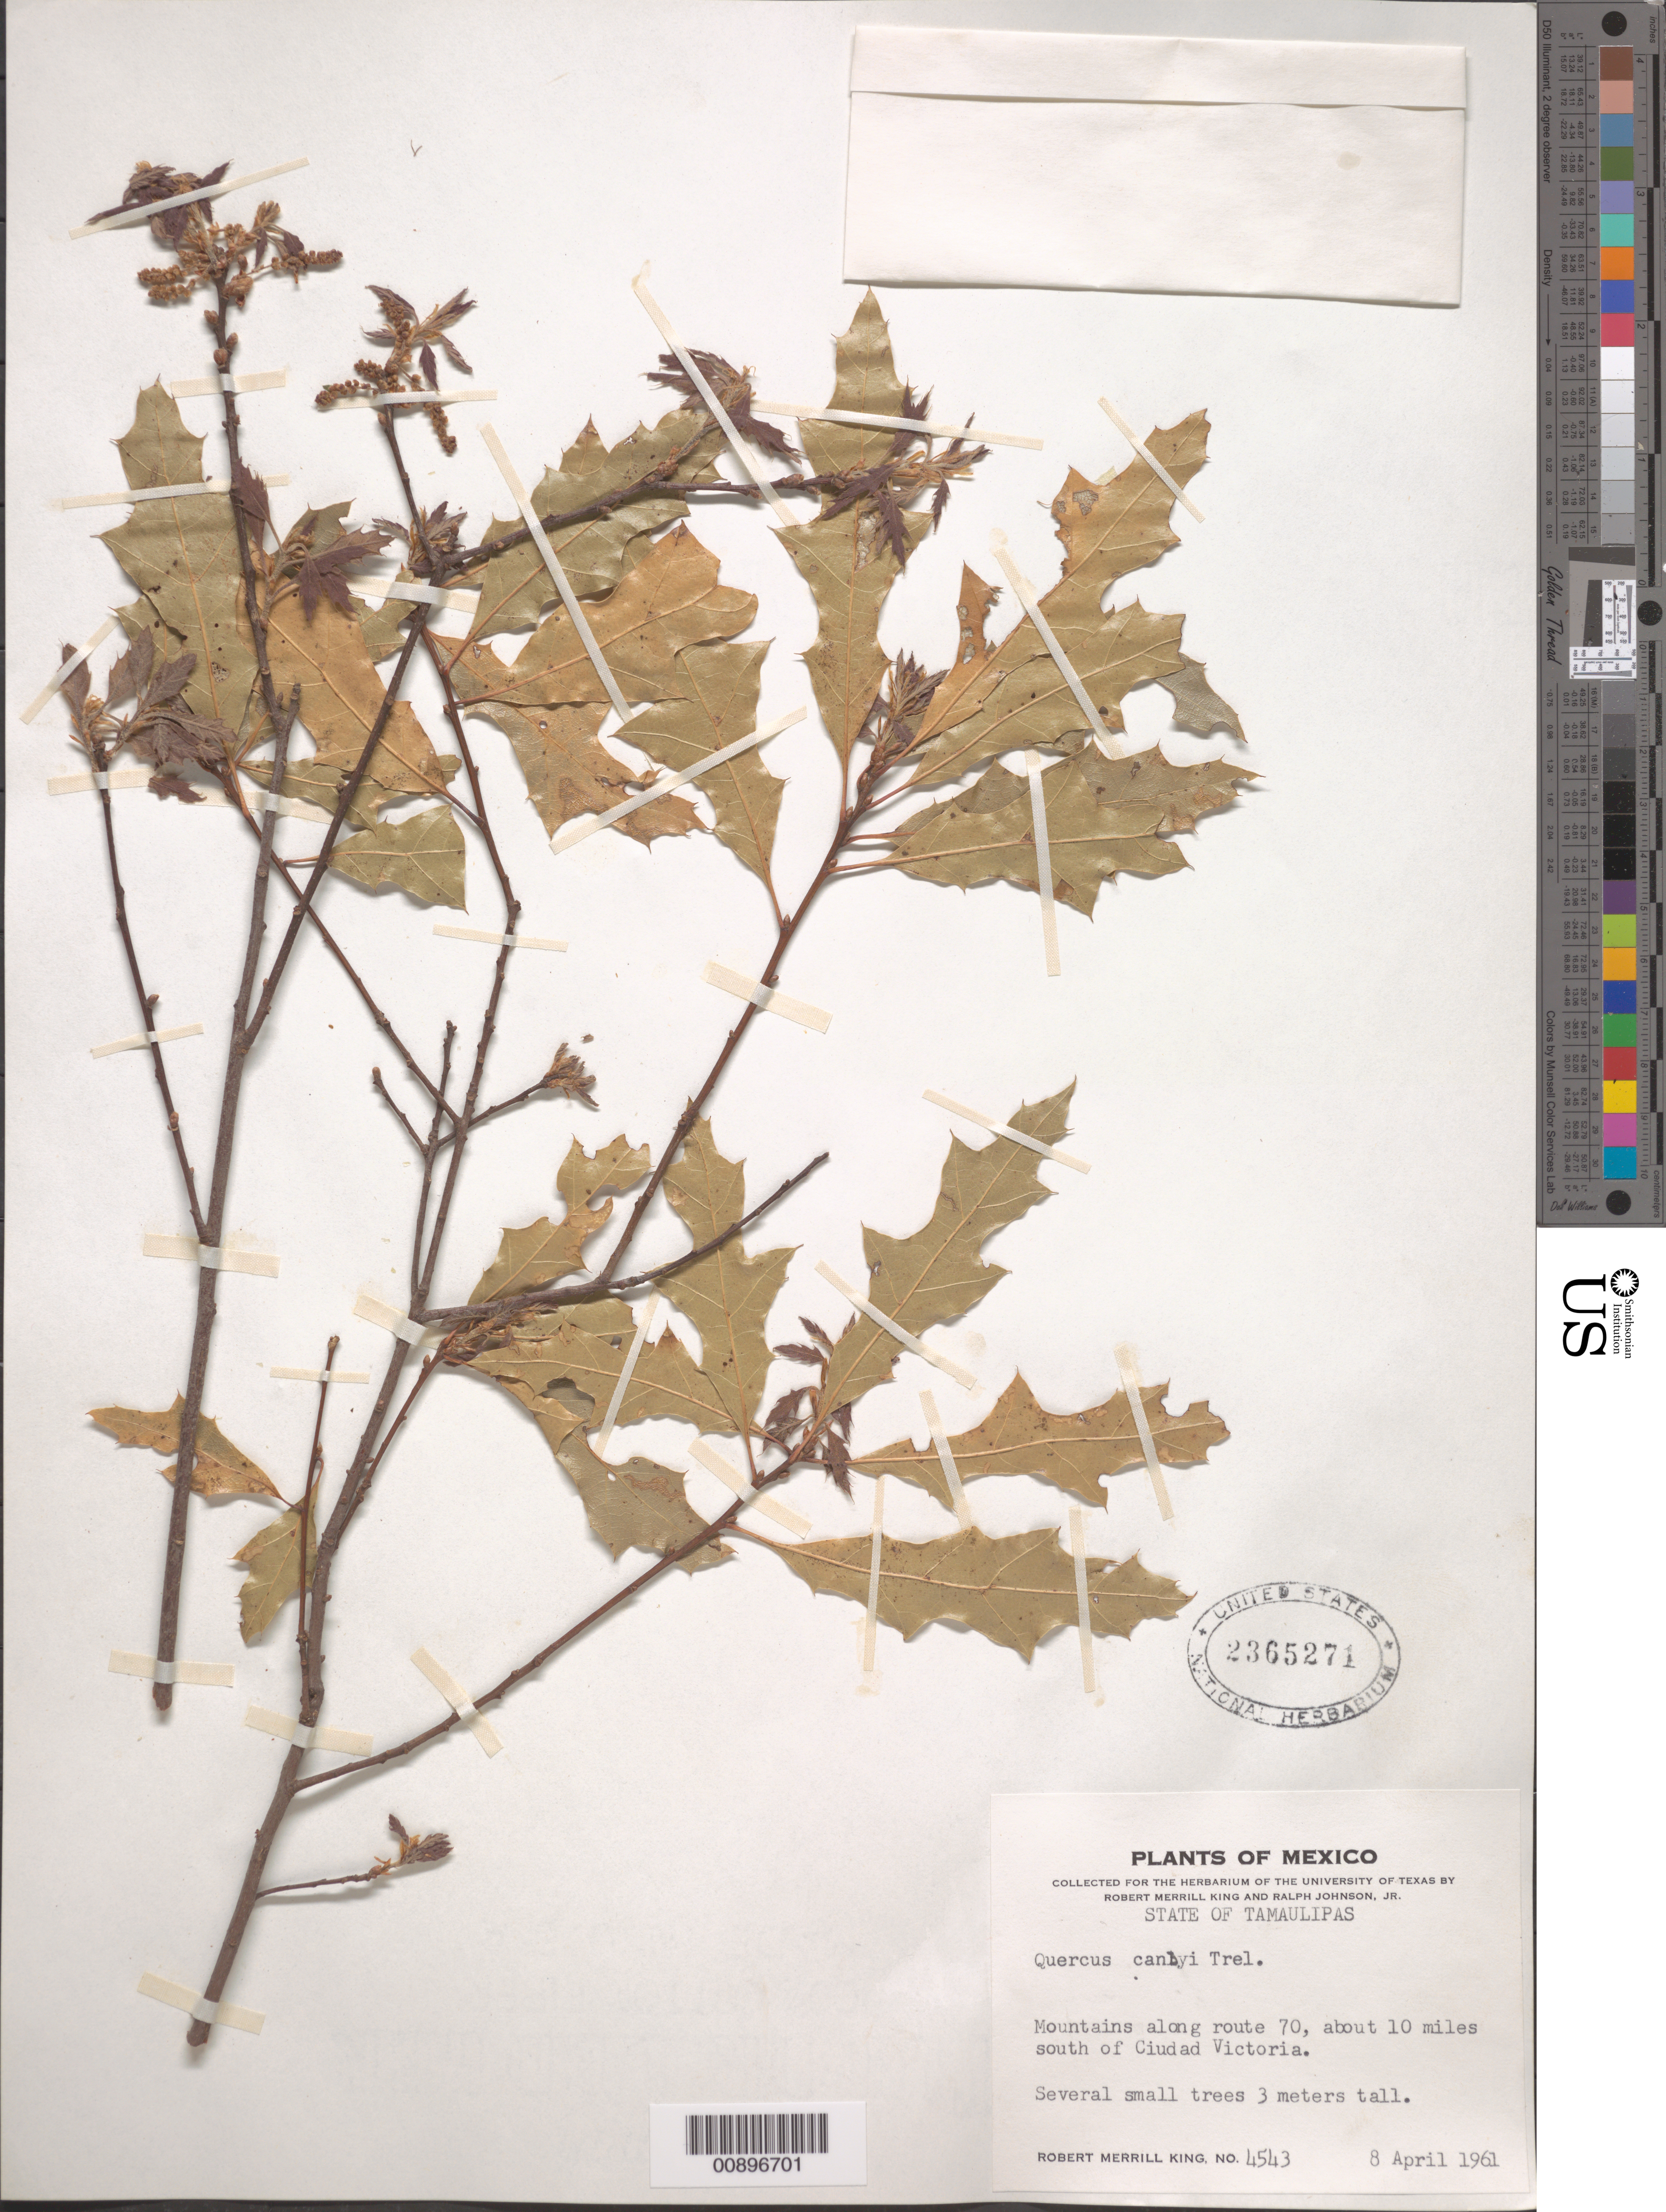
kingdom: Plantae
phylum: Tracheophyta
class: Magnoliopsida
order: Fagales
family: Fagaceae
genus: Quercus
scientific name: Quercus canbyi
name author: Trel.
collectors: R. M. King & R. Johnson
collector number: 4543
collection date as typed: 08 Apr 1961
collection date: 1961-04-08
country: Mexico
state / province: Tamaulipas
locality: Mountains along route 70, about 10 miles south of Ciudad Victoria.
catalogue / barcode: US 2365271